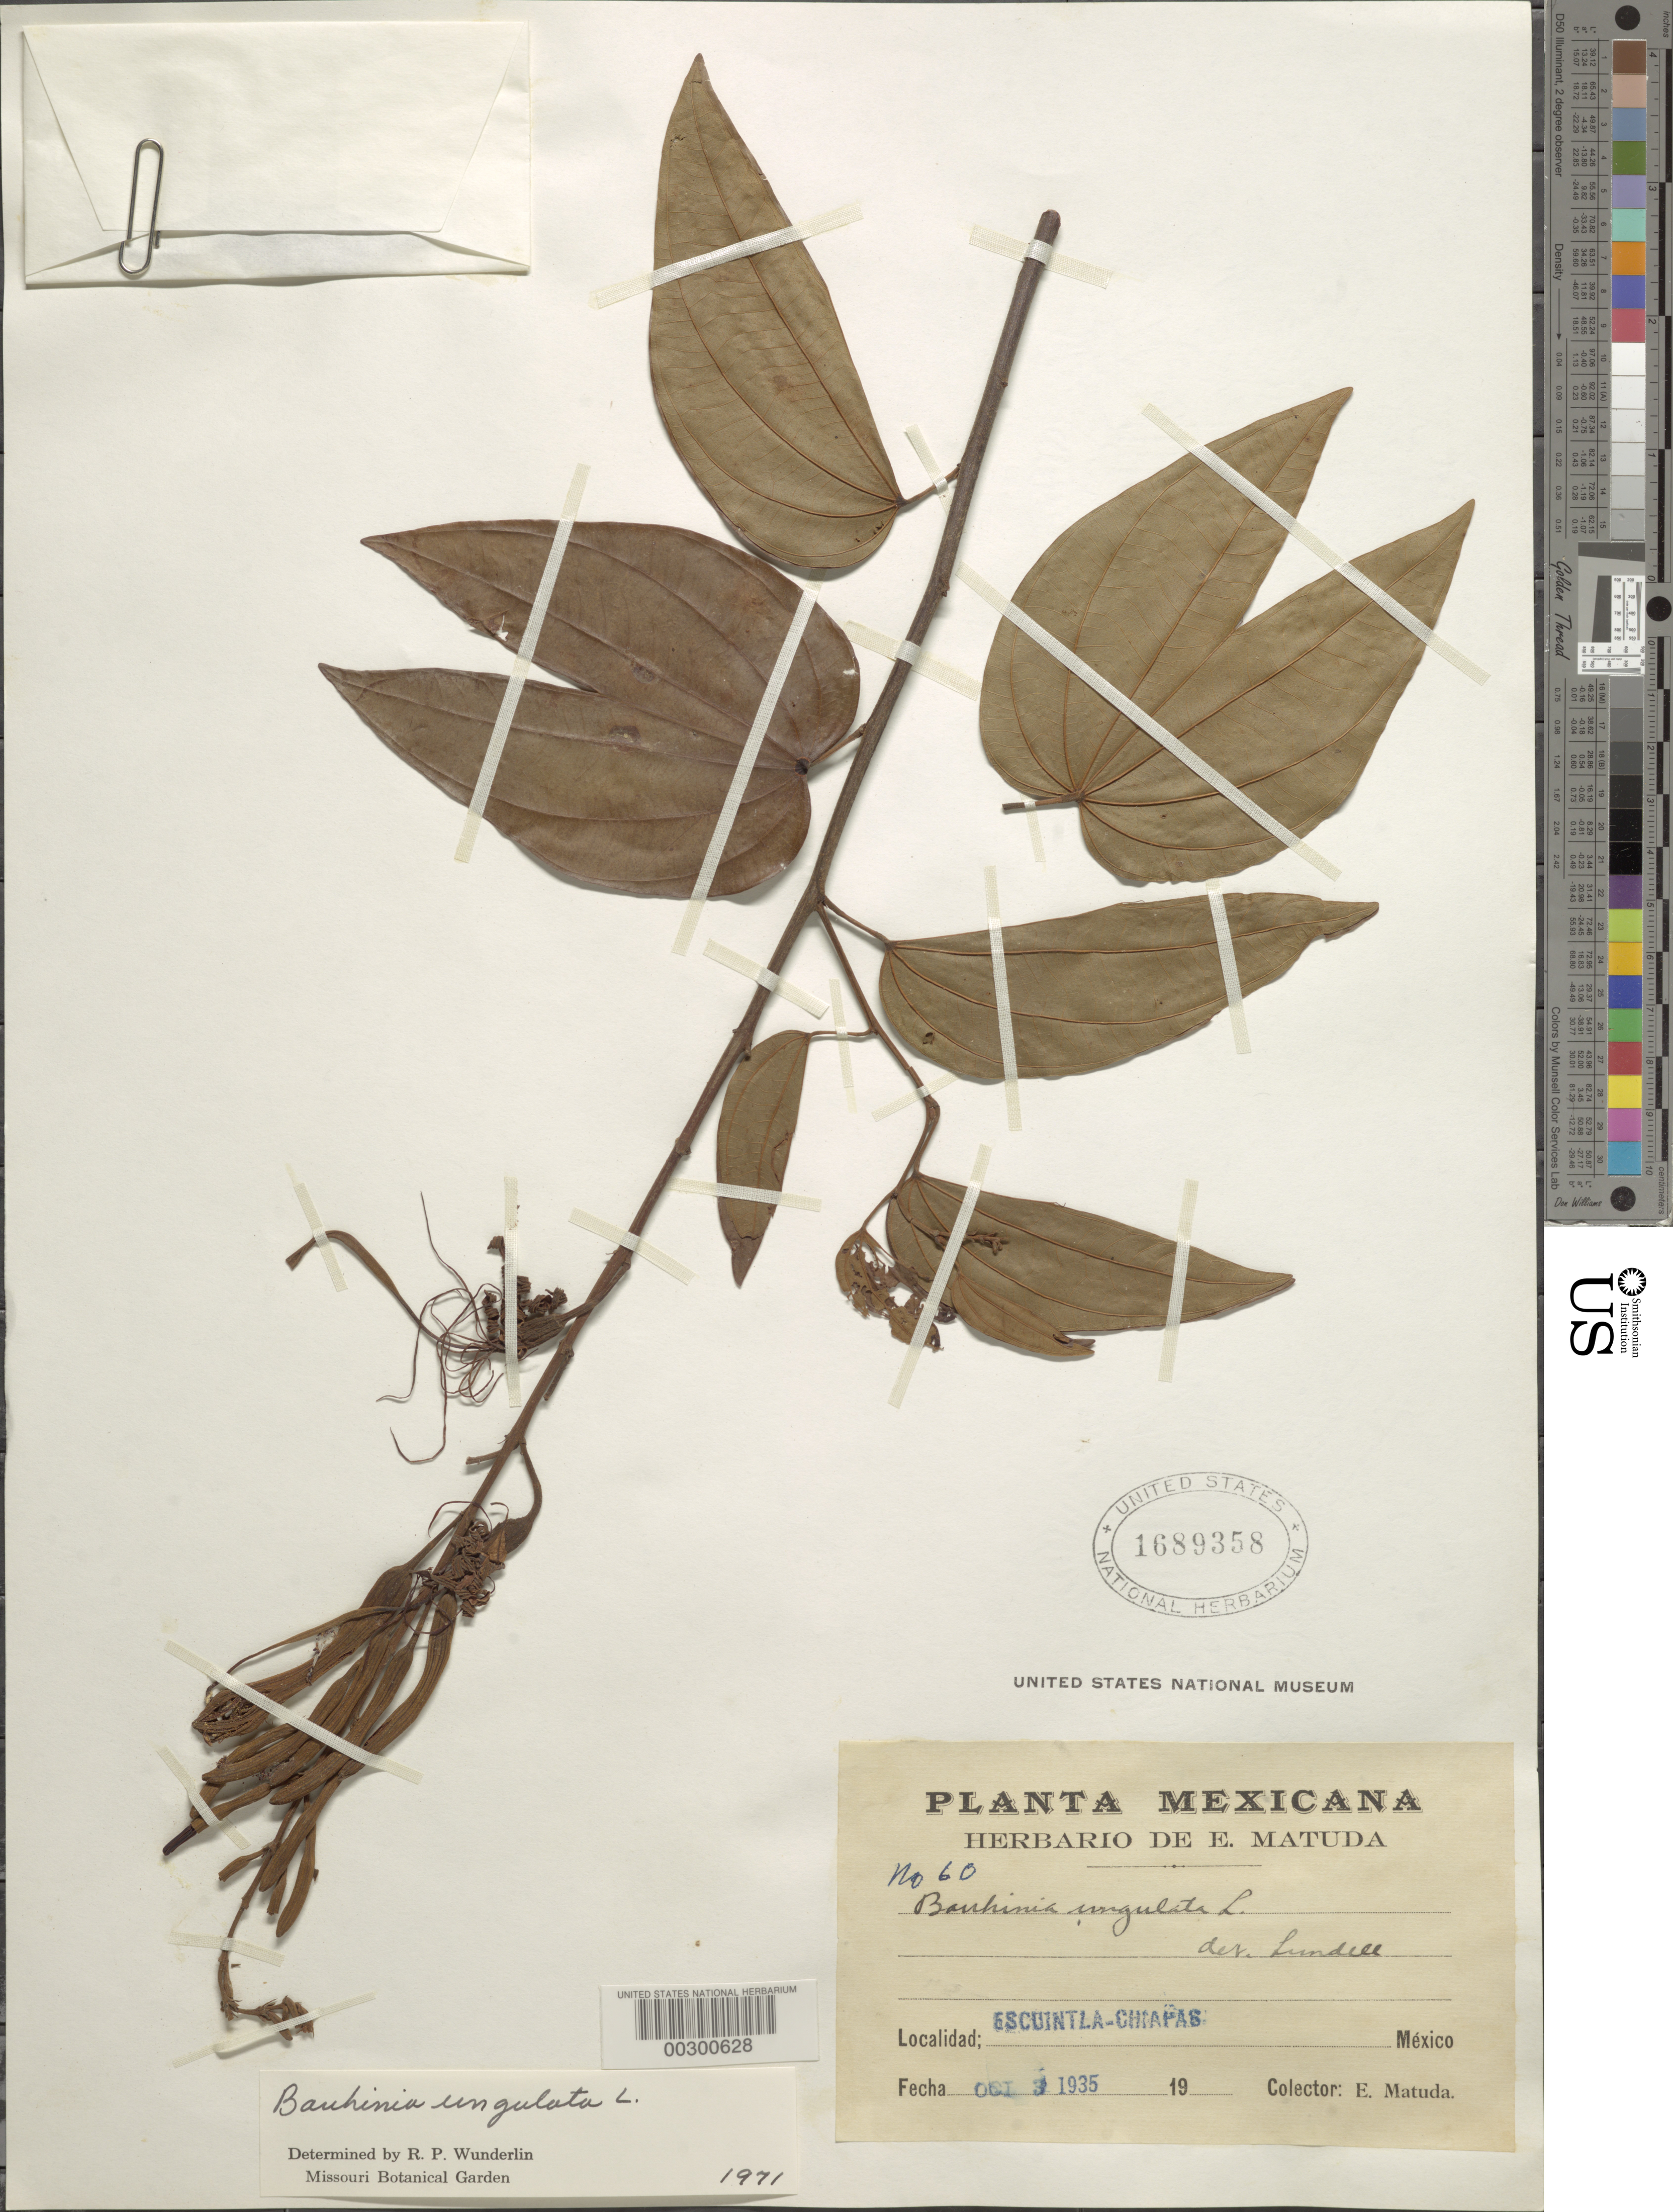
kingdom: Plantae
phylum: Tracheophyta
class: Magnoliopsida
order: Fabales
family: Fabaceae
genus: Bauhinia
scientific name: Bauhinia ungulata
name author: L.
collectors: E. Matuda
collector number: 60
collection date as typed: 03 Oct 1935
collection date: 1935-10-03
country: Mexico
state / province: Chiapas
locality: Escuintla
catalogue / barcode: US 1689358